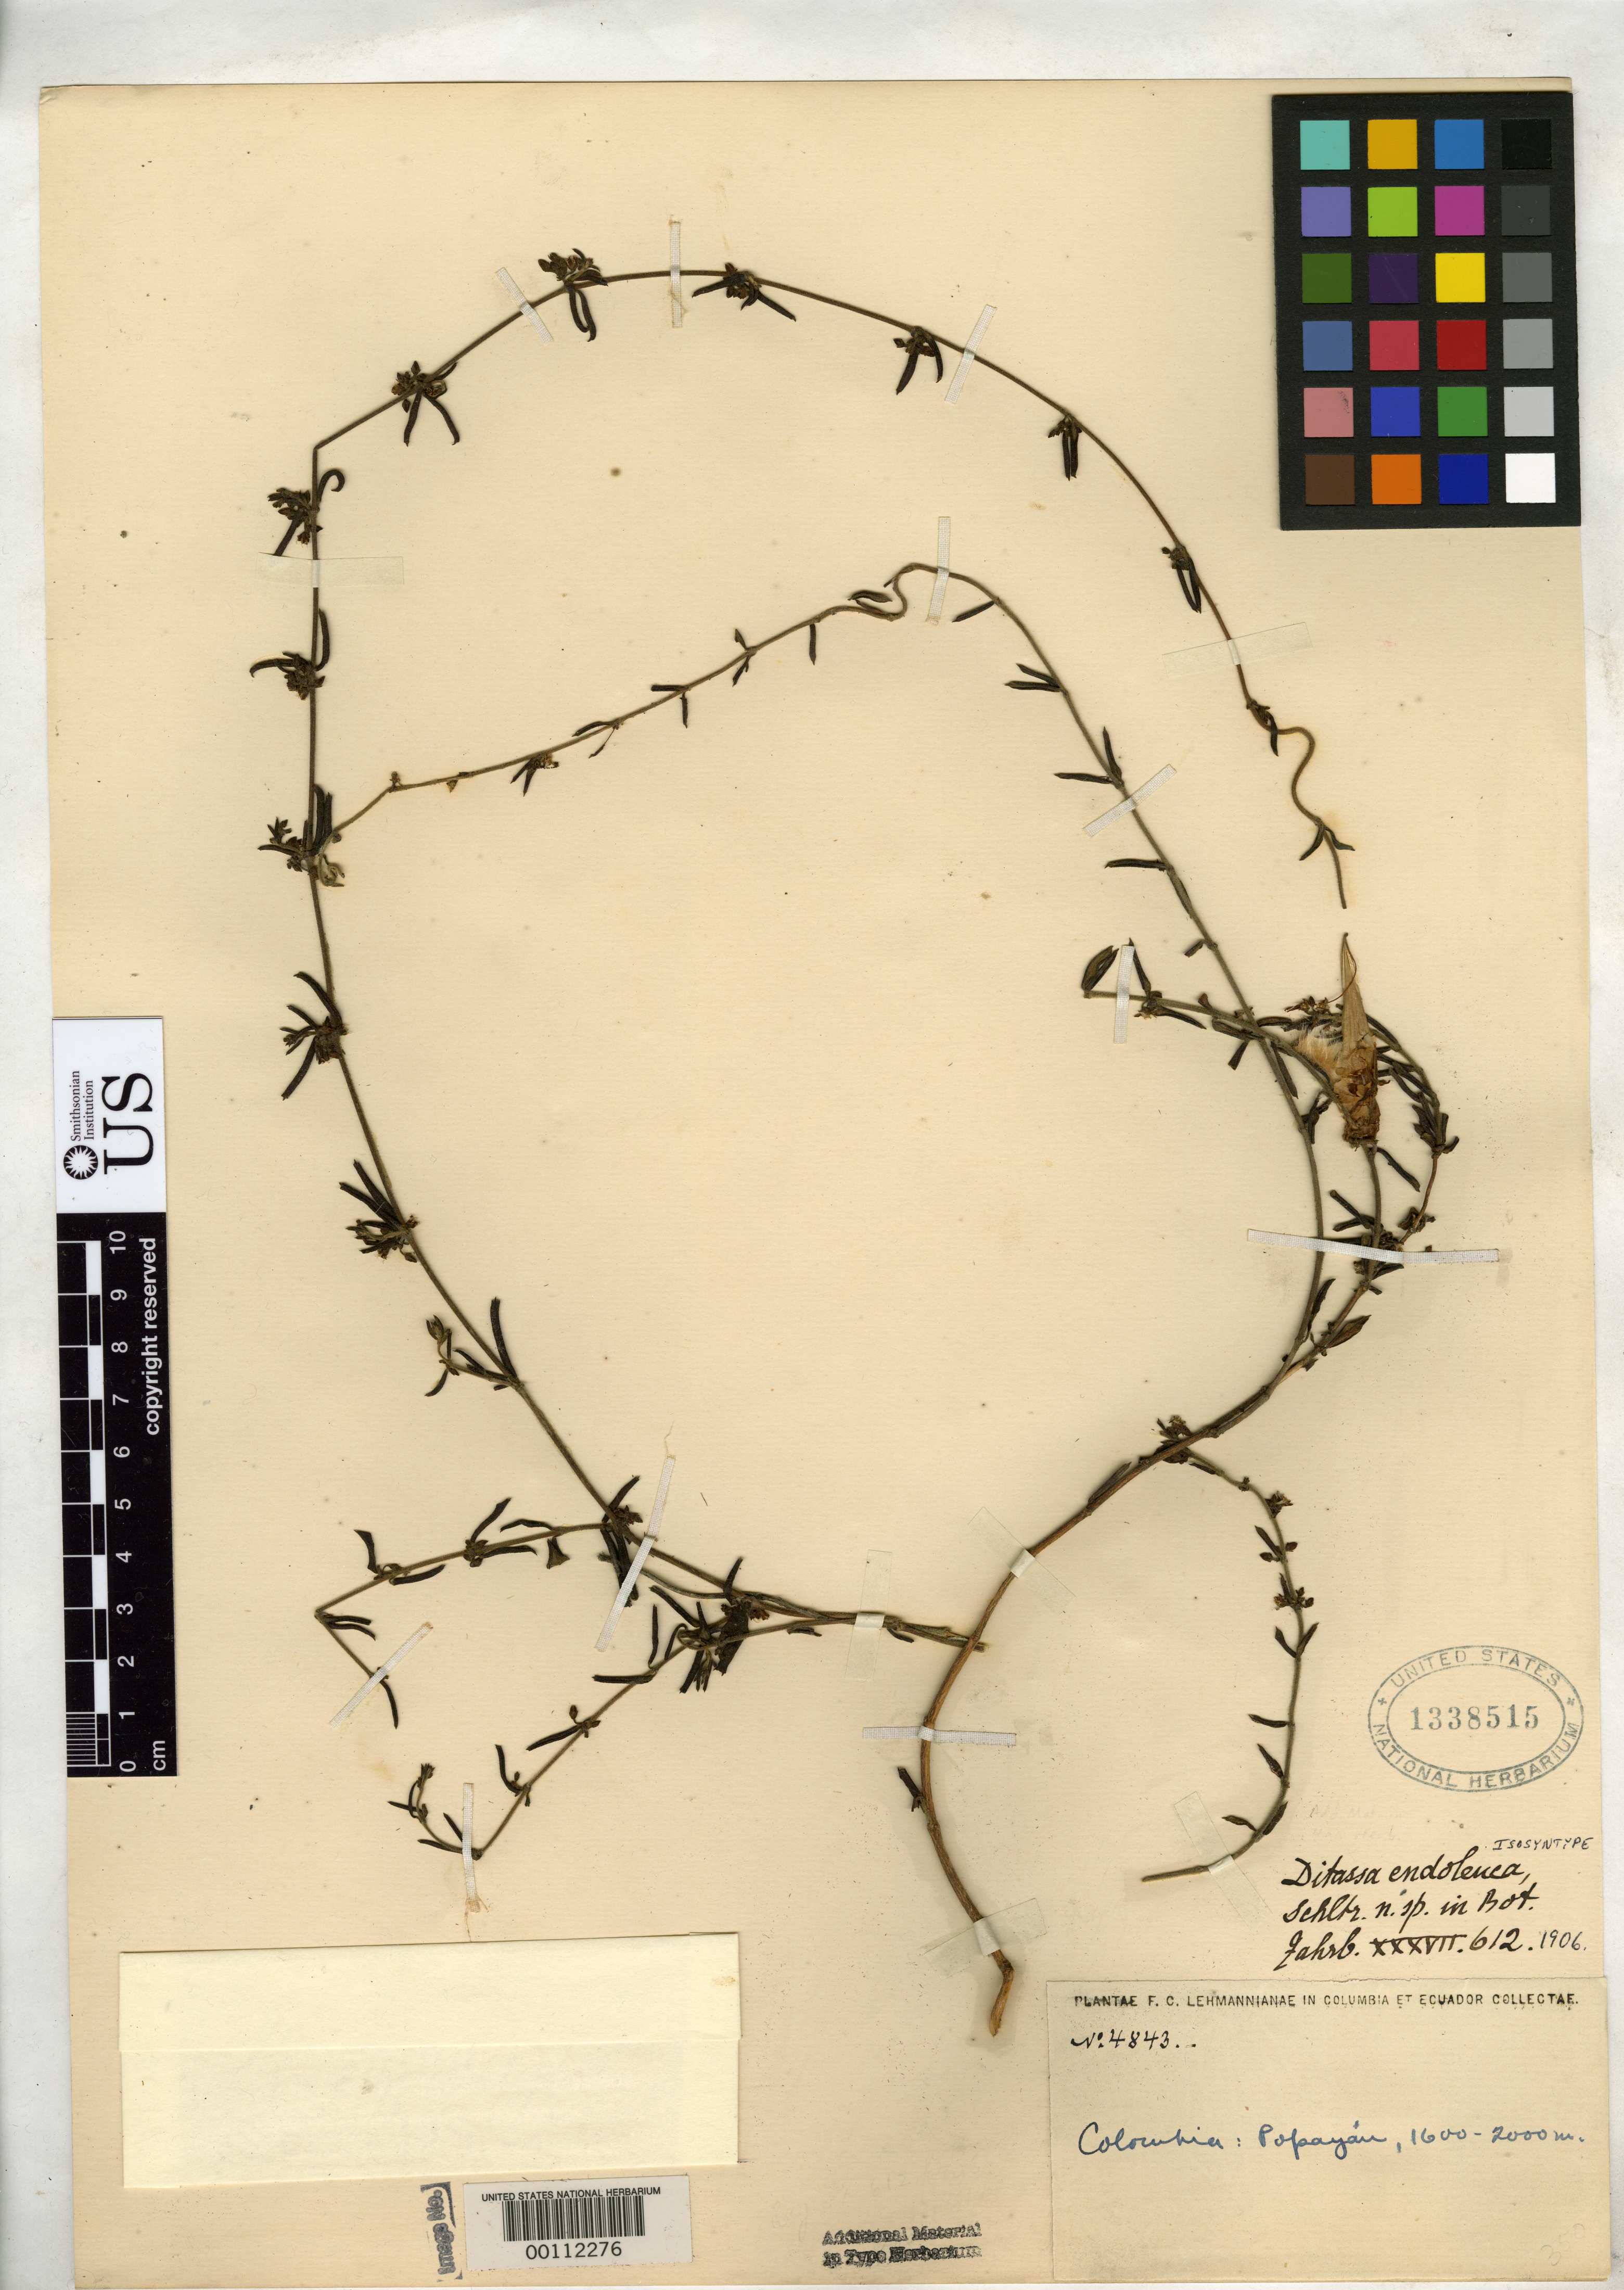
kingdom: Plantae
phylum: Tracheophyta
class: Magnoliopsida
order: Gentianales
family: Apocynaceae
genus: Ditassa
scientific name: Ditassa endoleuca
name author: Schltr.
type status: Isosyntype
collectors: F. C. Lehmann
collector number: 4843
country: Colombia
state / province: Cauca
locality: Popayan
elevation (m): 1600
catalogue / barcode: US 1338515